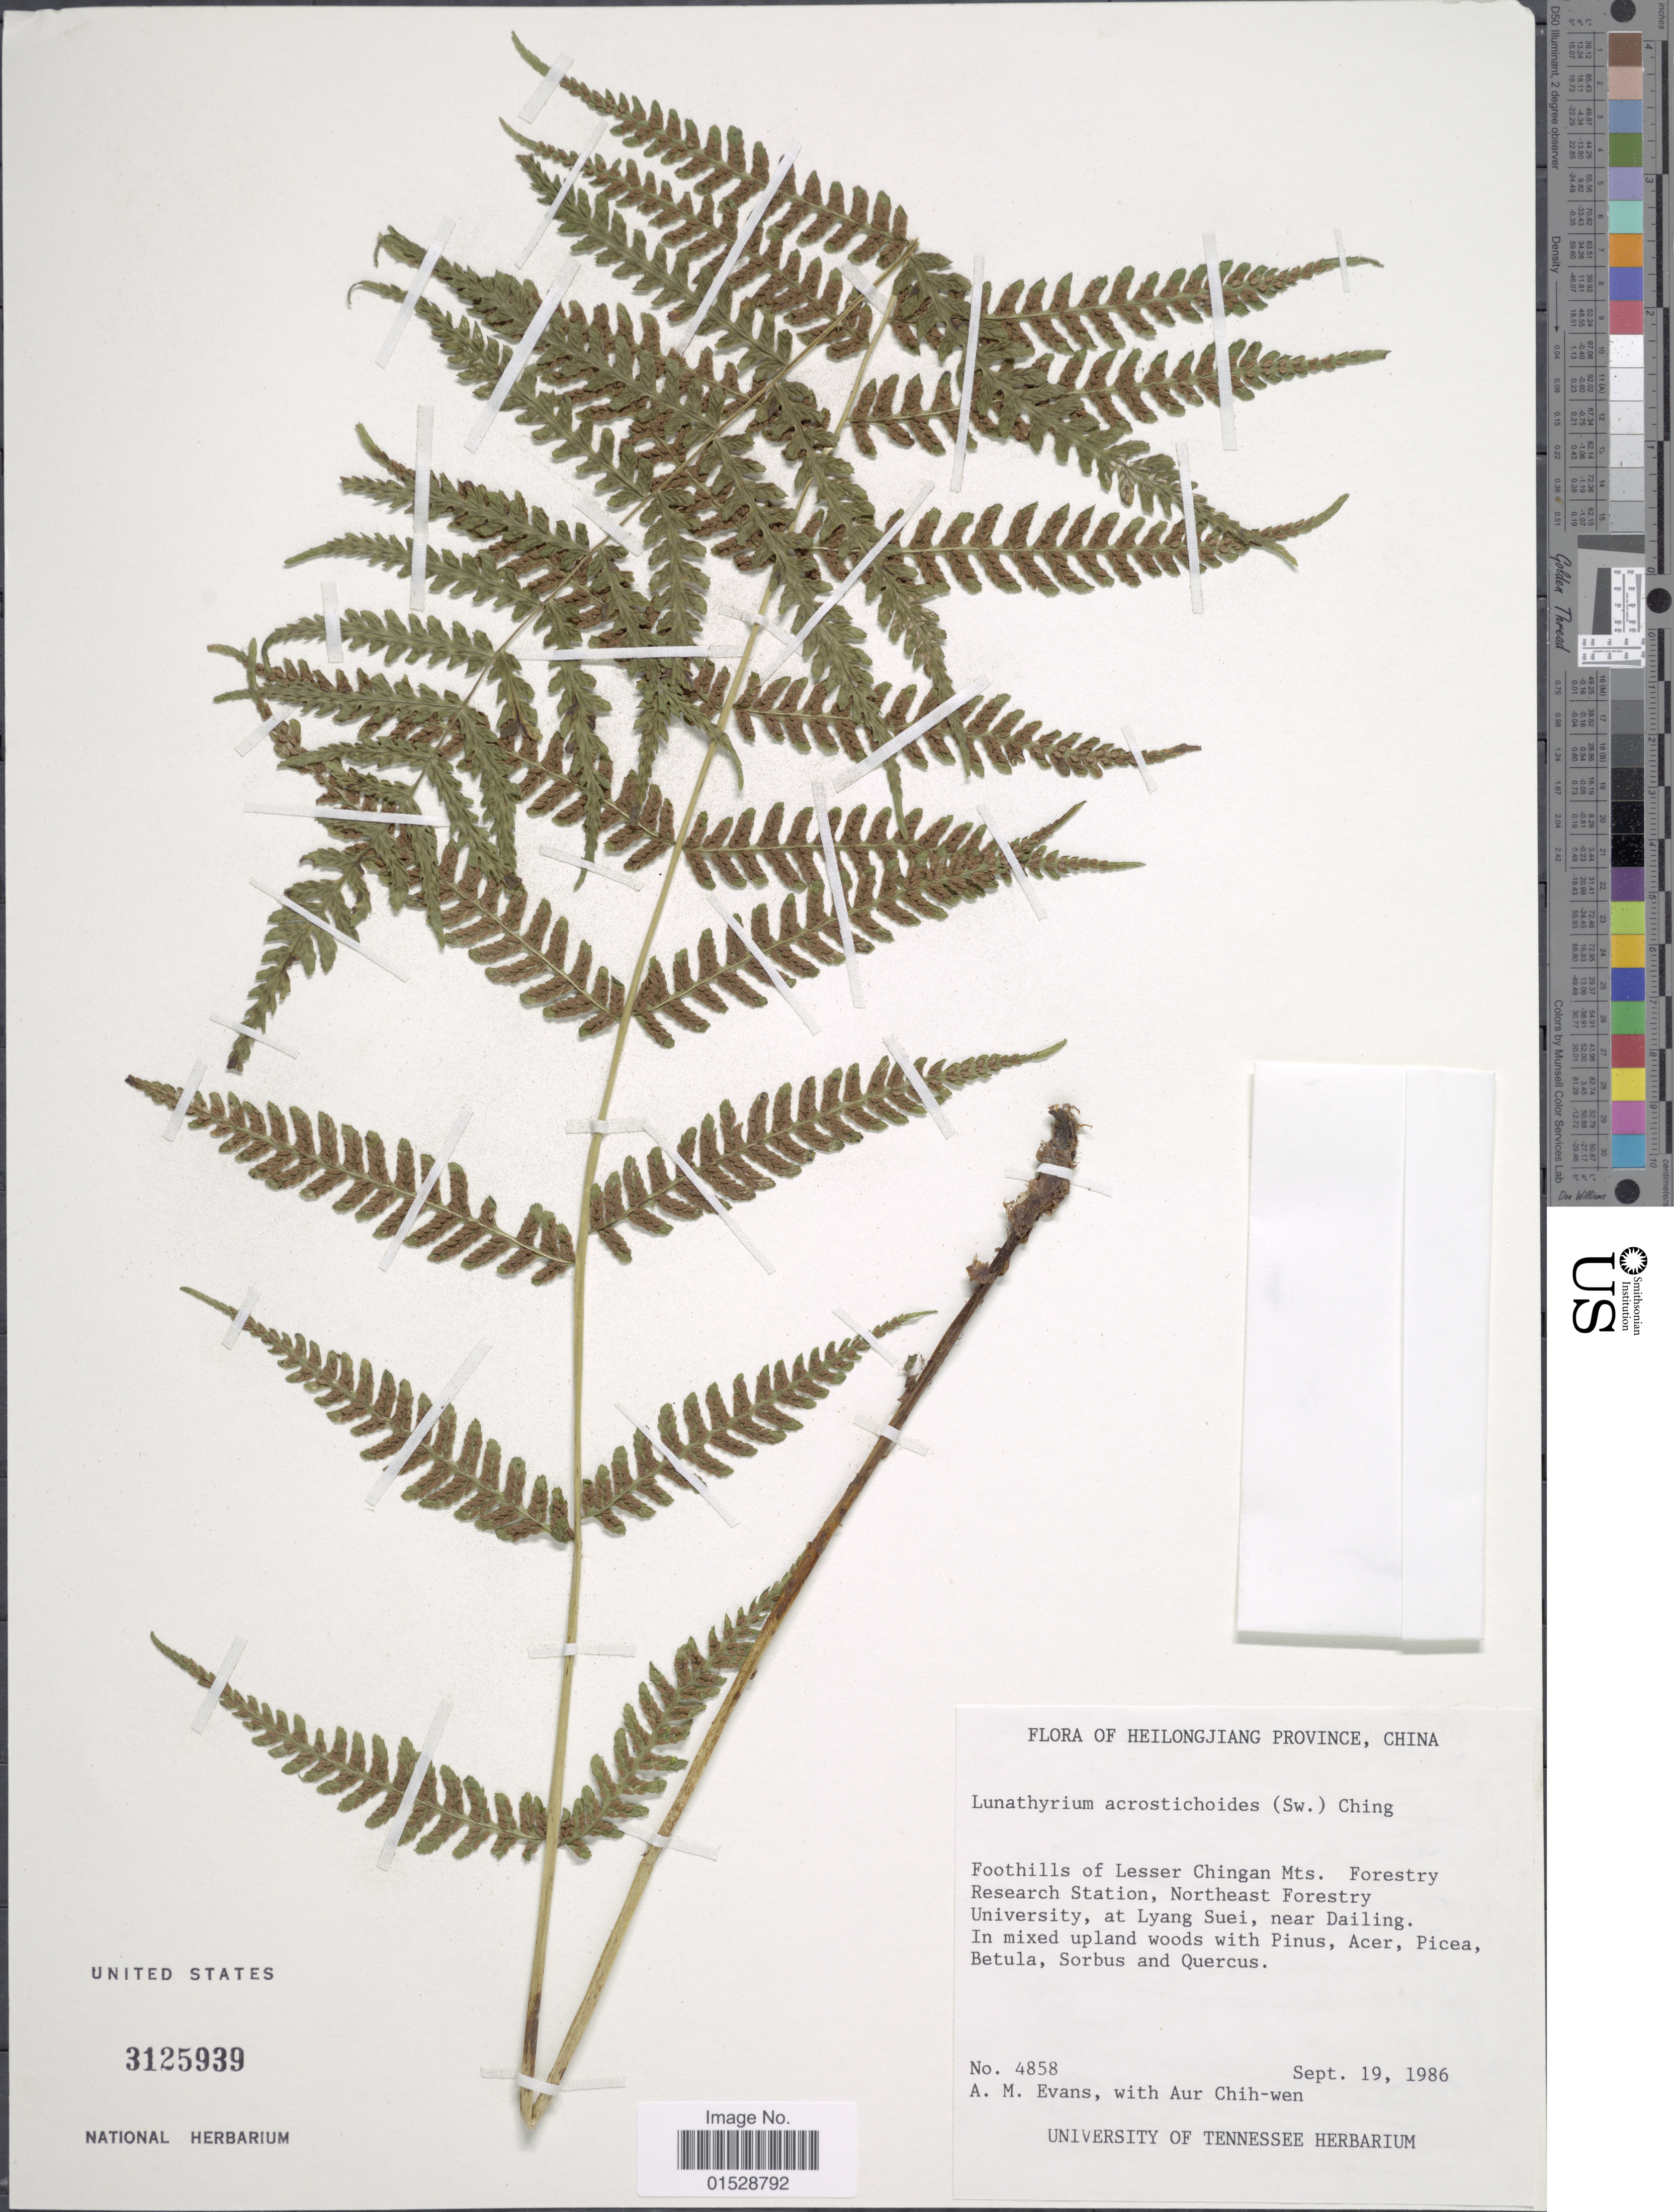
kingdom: Plantae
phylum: Tracheophyta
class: Polypodiopsida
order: Polypodiales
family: Athyriaceae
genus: Deparia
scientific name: Deparia acrostichoides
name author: (Sw.) M. Kato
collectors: A. M. Evans & A. Chih-wen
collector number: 4858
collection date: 1986-09-19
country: China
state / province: Heilongjiang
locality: Heilongjiang Province, foothills of Lesser Chingan Mts., Forestry Research Station, Northeast Forestry University, at Lyang Suei, near Dailing, in mixed upland woods with Pinus, Acer, Picea, Betula, Sorbus and Quercus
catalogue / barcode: US 3125939